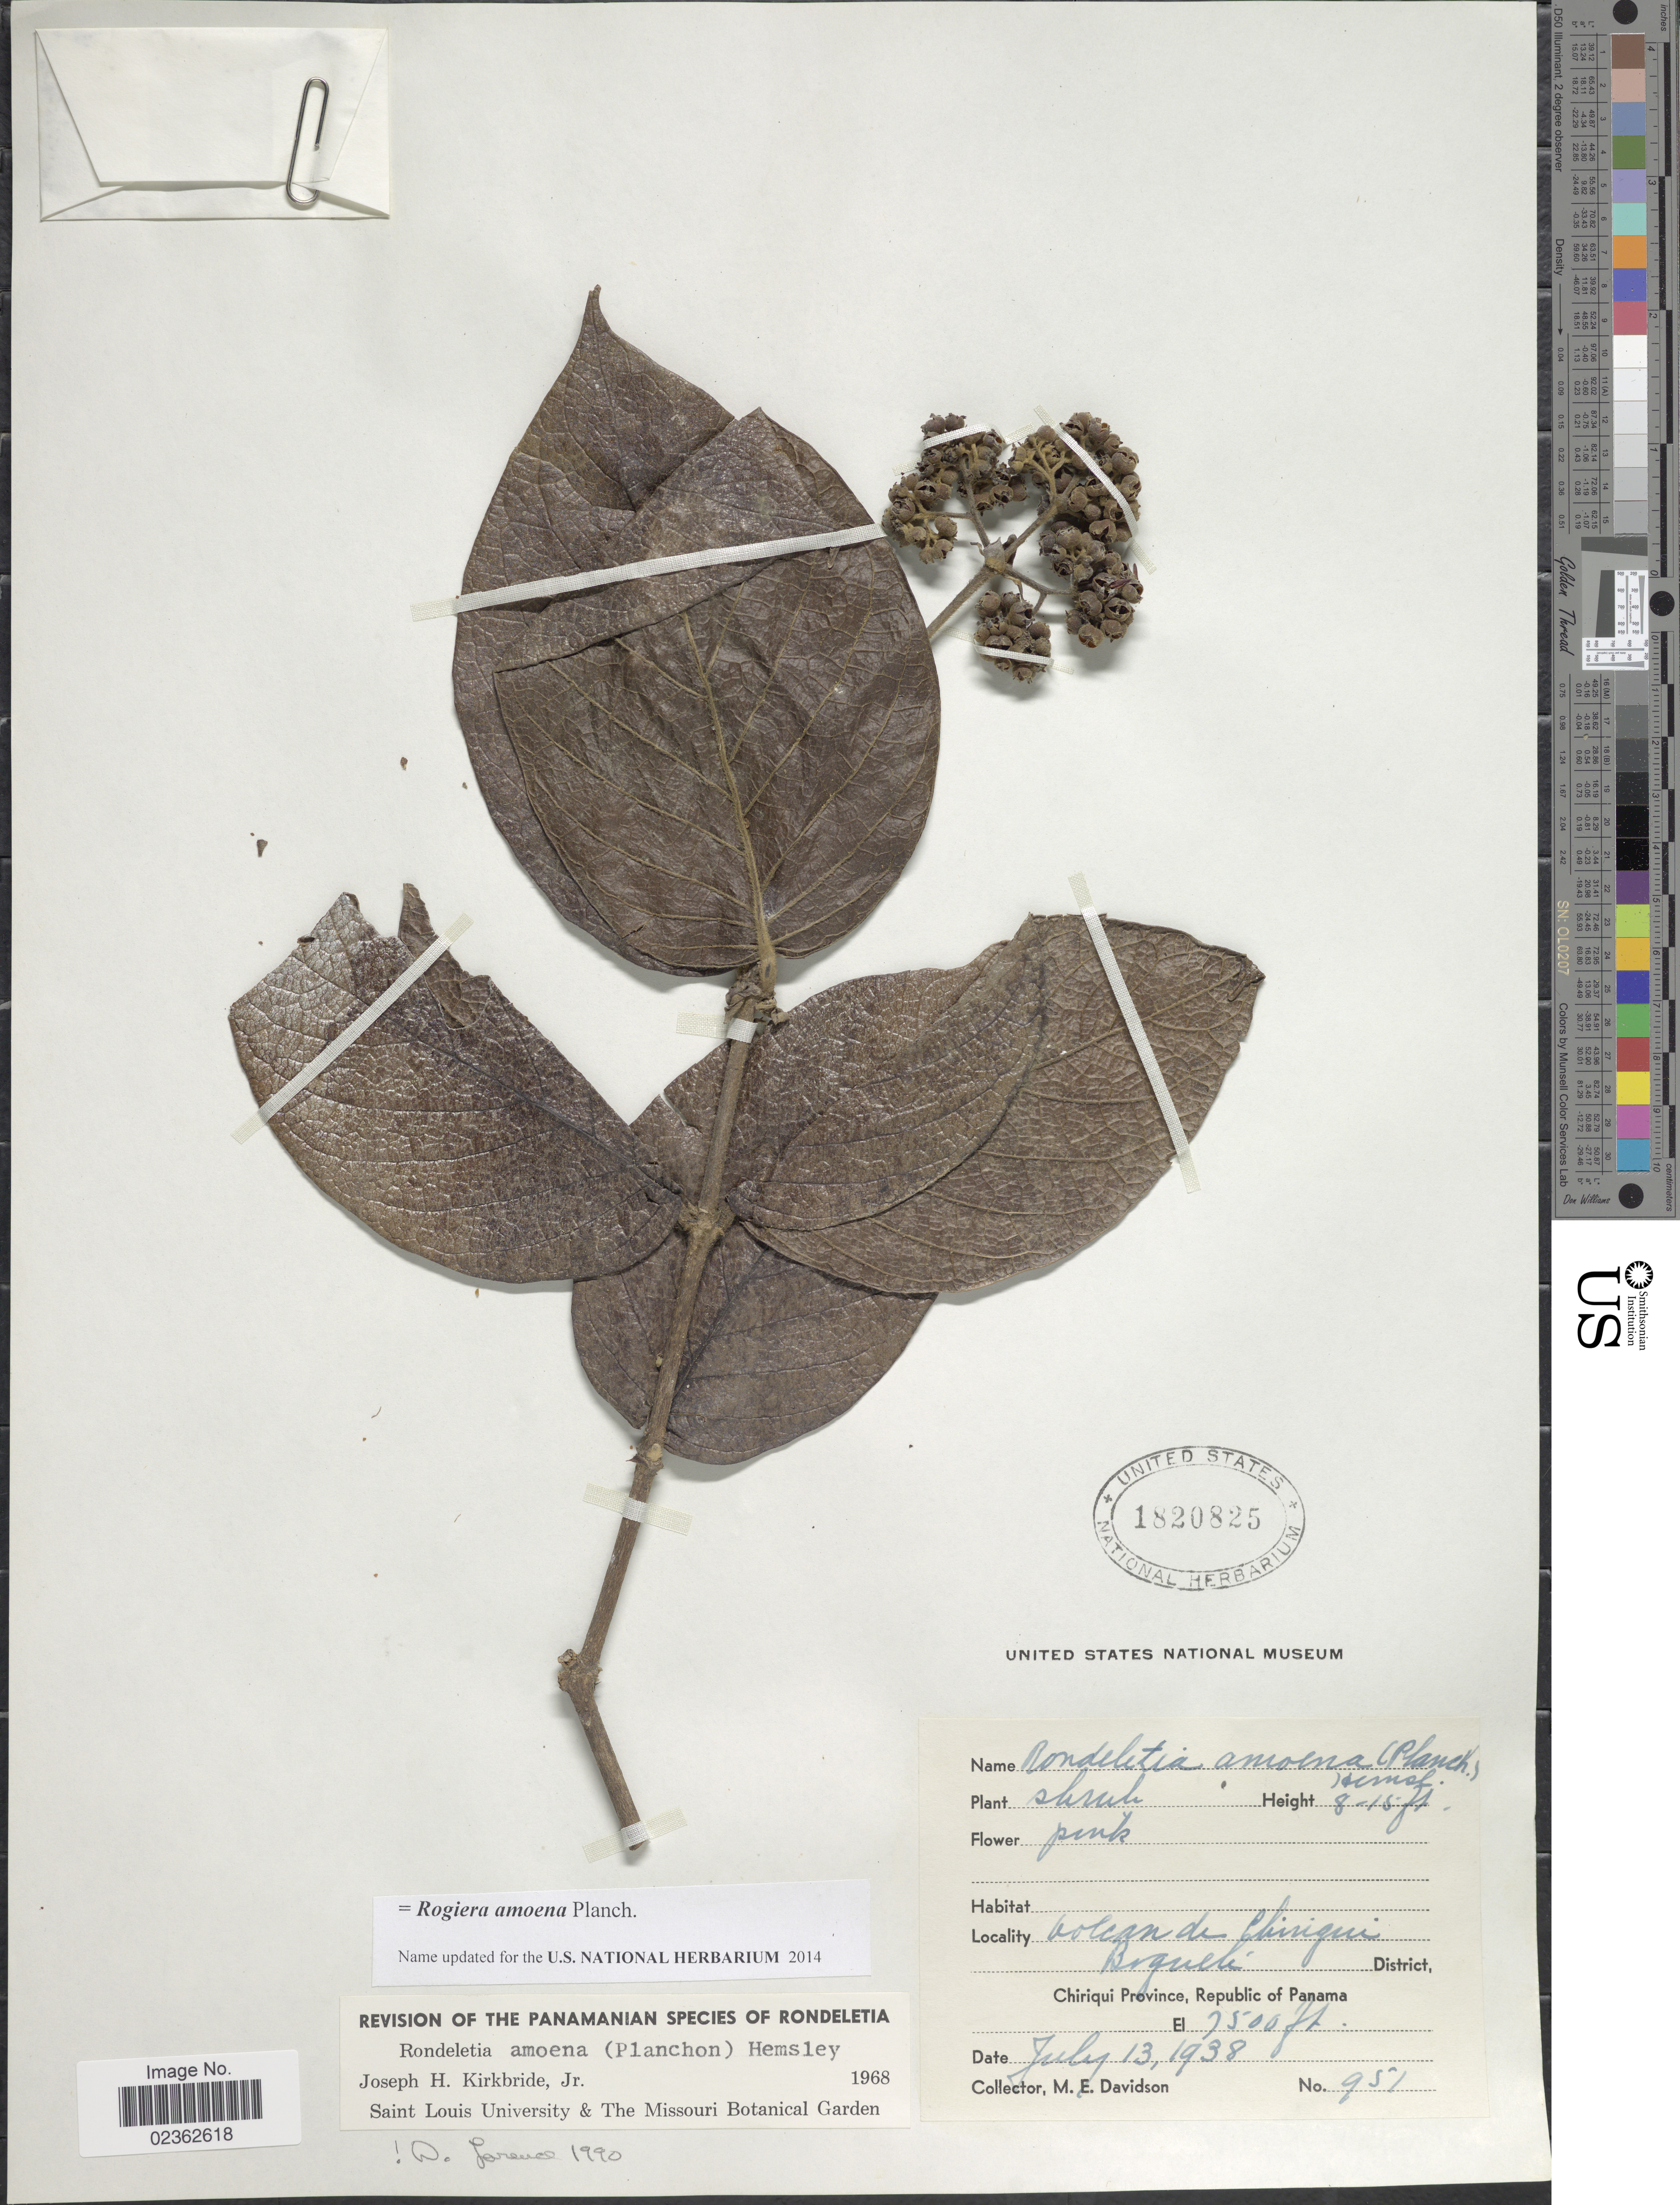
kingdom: Plantae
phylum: Tracheophyta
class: Magnoliopsida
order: Gentianales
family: Rubiaceae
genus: Rogiera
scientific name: Rogiera amoena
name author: Planch.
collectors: M. E. Davidson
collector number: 951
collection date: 1938-07-13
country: Panama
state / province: Chiriqui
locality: Volcan de Chiriqui, Boquete District.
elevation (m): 2286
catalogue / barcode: US 1820825